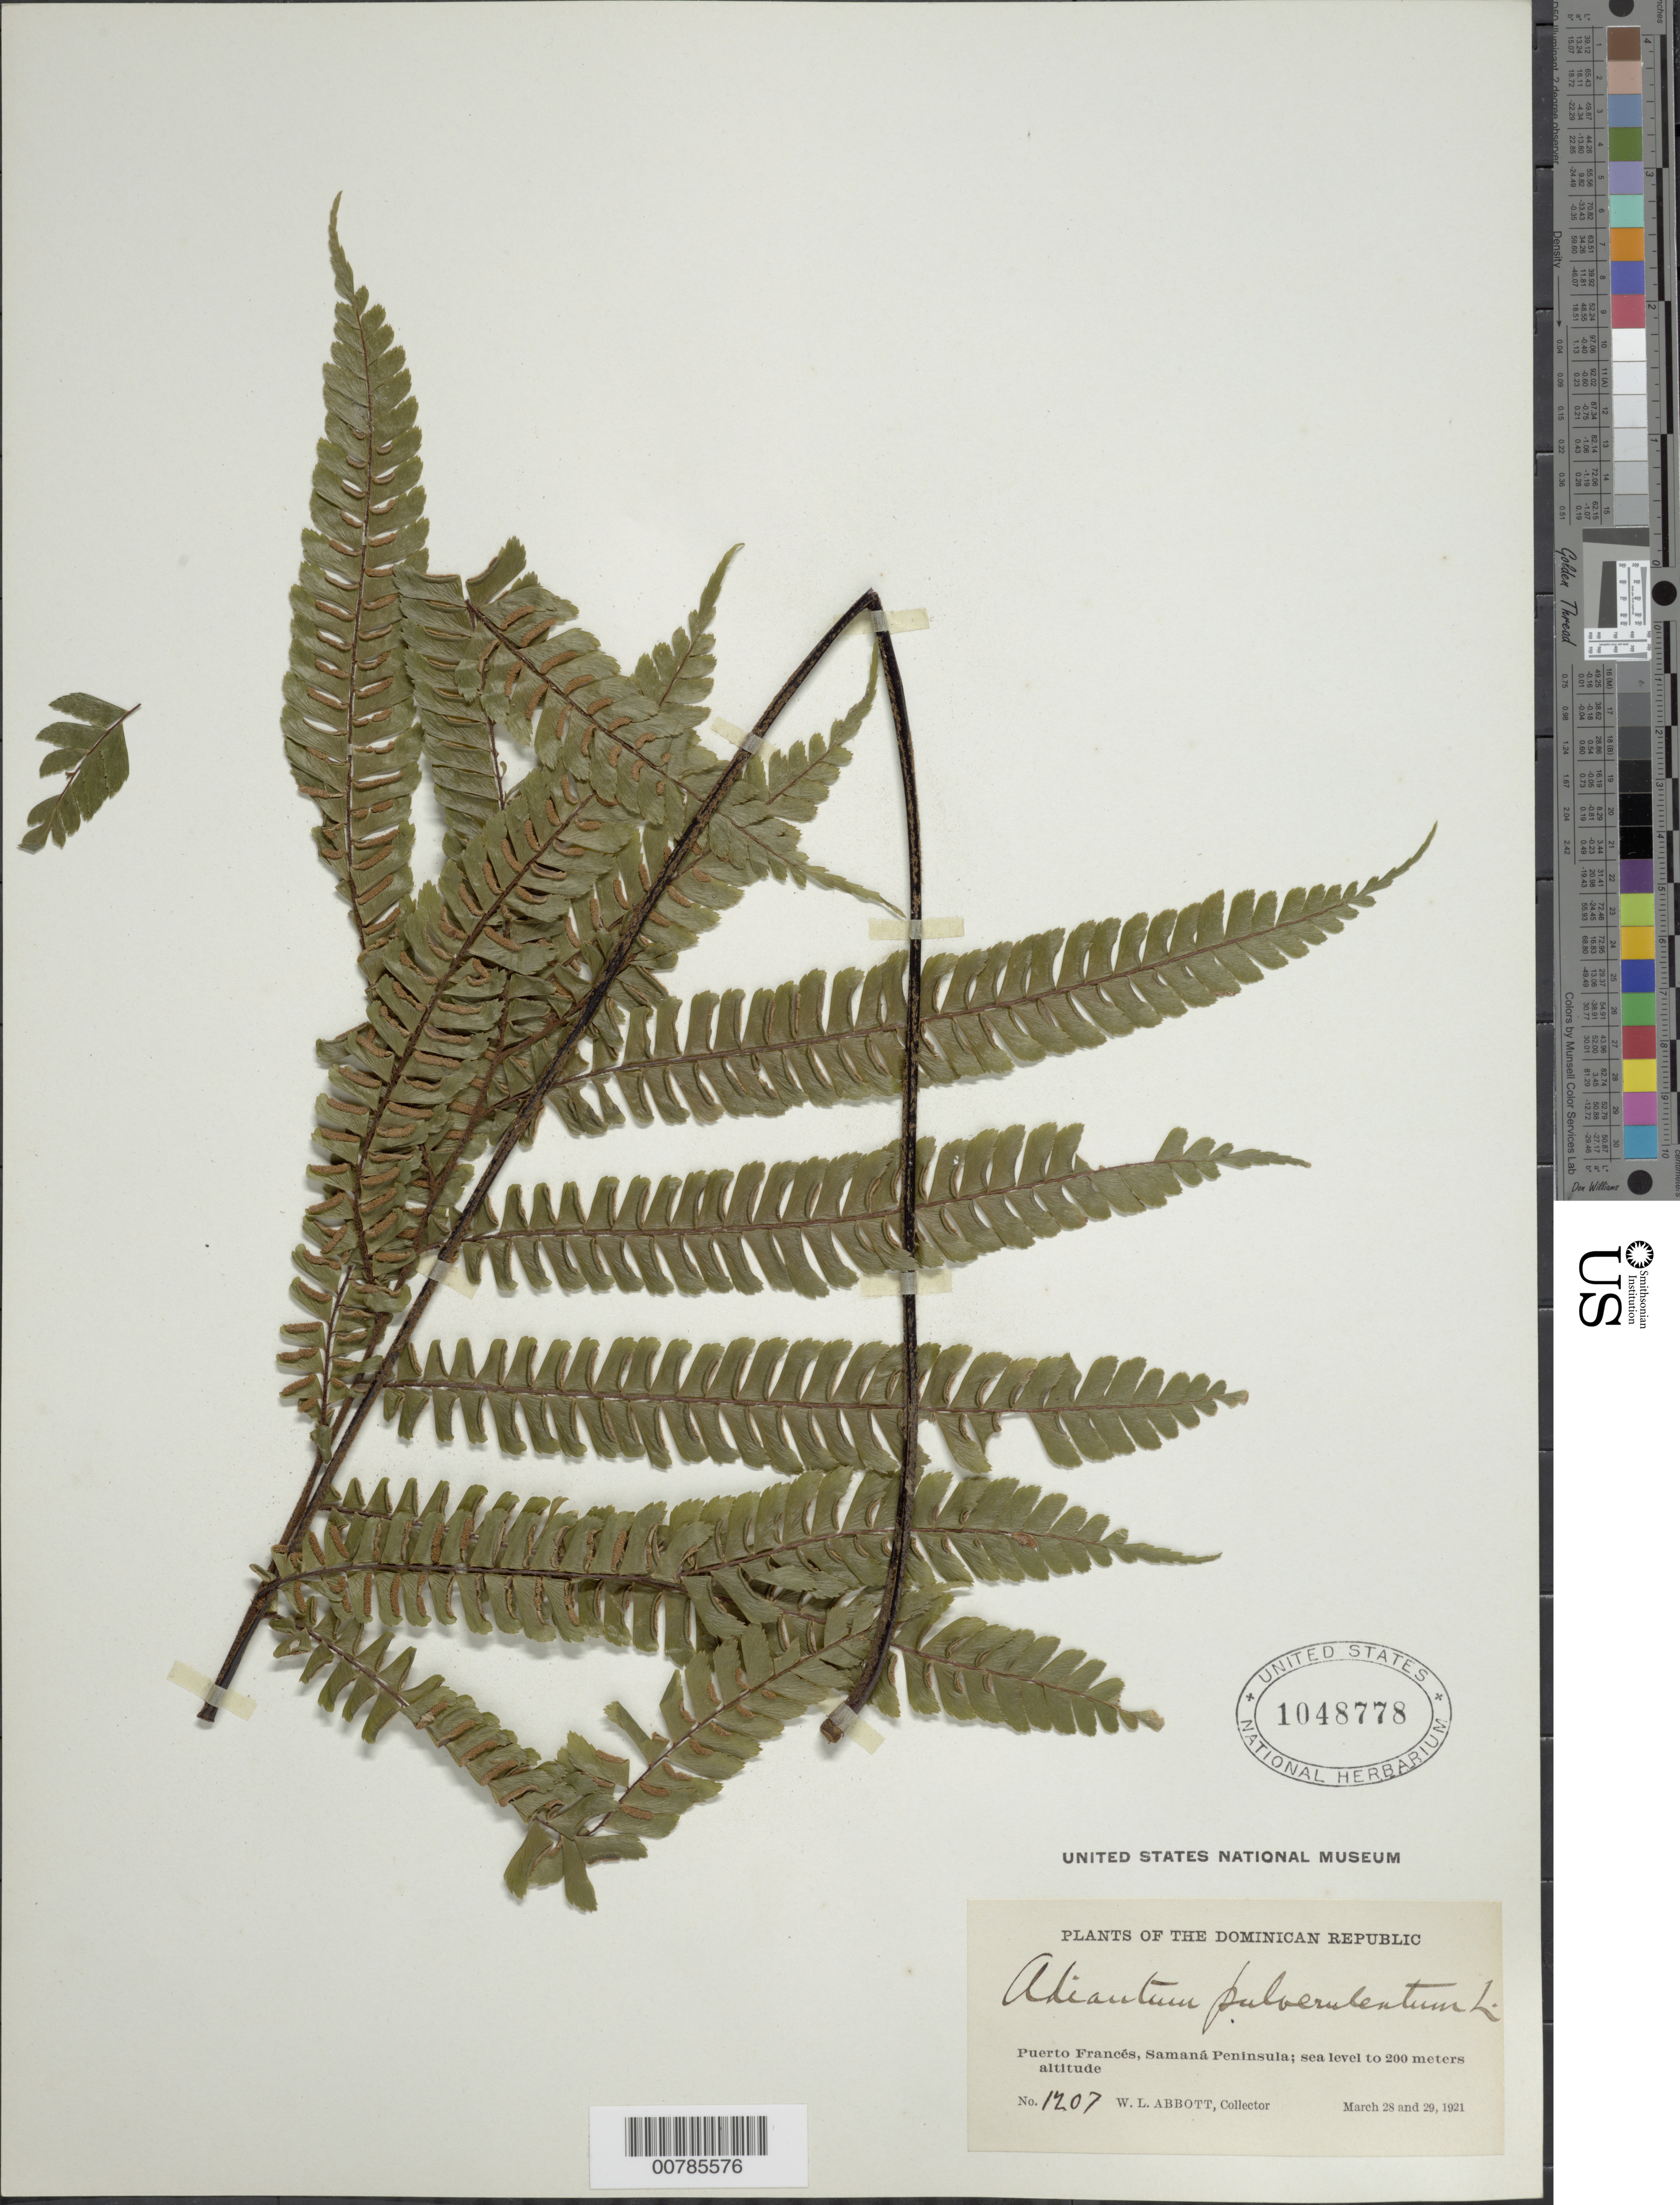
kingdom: Plantae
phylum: Tracheophyta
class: Polypodiopsida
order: Polypodiales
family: Pteridaceae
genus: Adiantum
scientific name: Adiantum pulverulentum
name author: L.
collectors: W. L. Abbott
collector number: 1207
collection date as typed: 28 Mar 1910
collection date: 1910-03-28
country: Dominican Republic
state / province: Samana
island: Hispaniola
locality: Puerto Francés, Samaná Peninsula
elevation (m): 0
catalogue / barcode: US 1048778